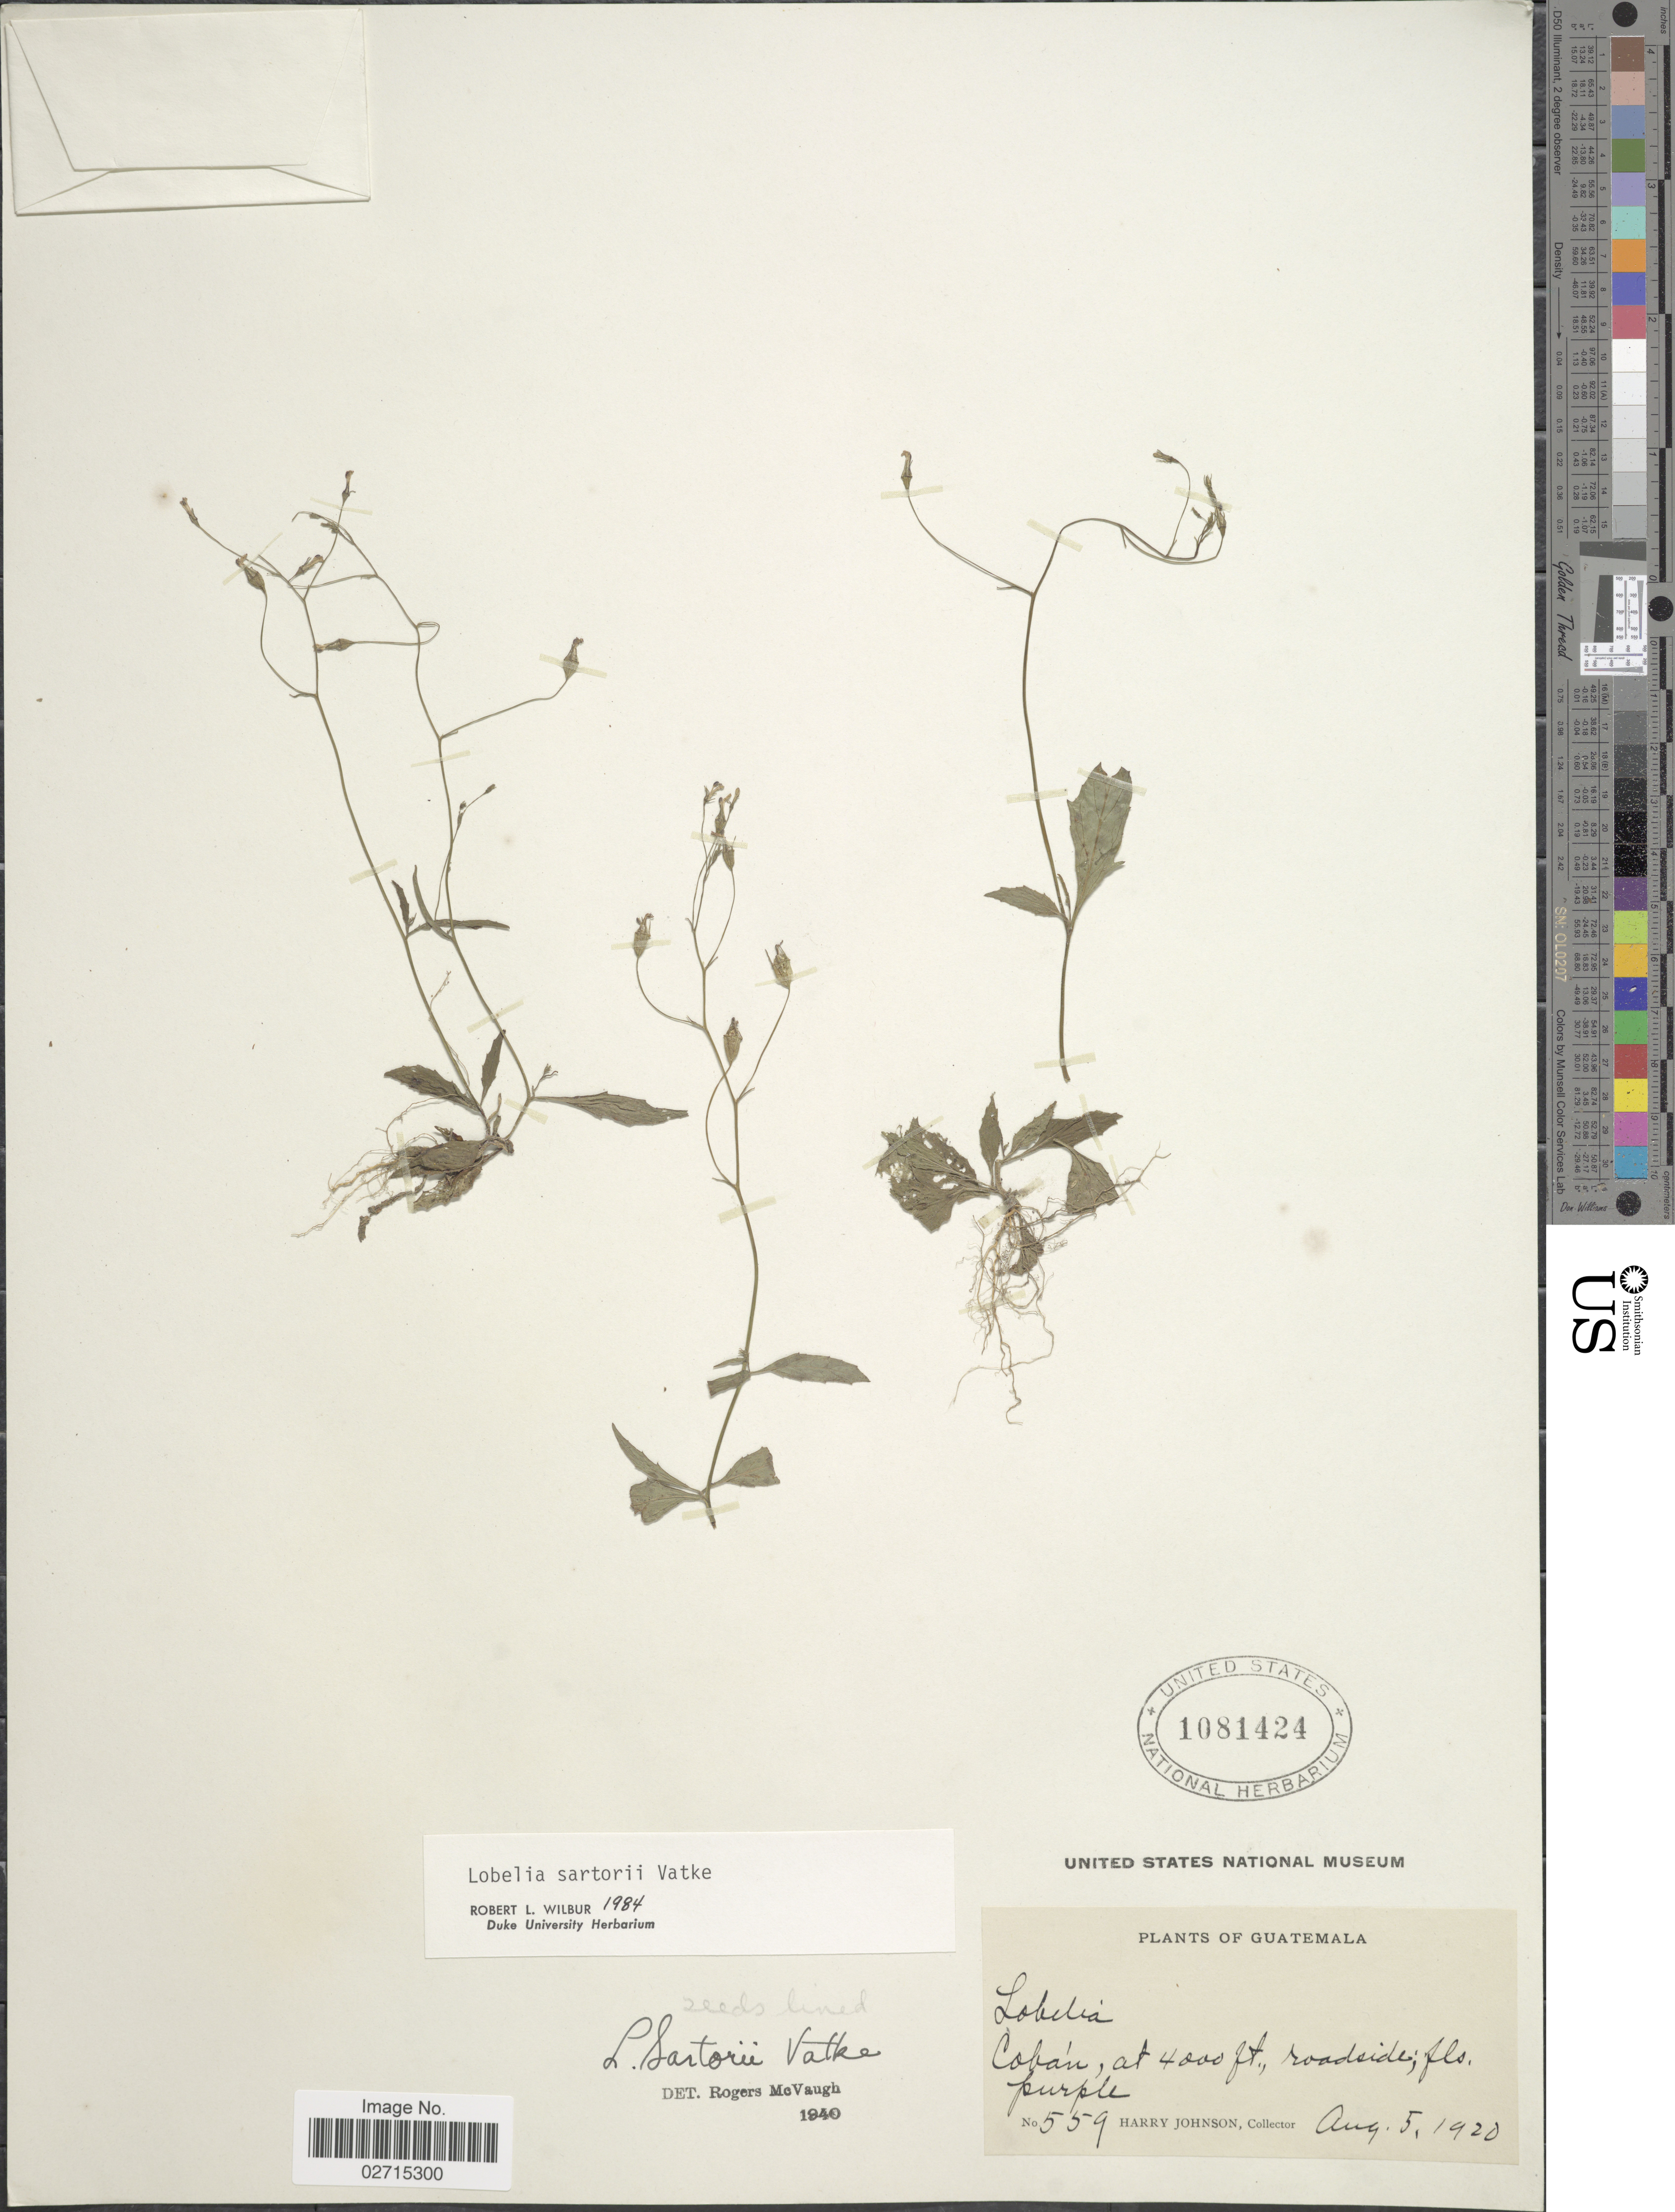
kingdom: Plantae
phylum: Tracheophyta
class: Magnoliopsida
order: Asterales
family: Campanulaceae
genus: Lobelia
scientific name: Lobelia sartorii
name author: Vatke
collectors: H. Johnson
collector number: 559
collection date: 1920-08-05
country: Guatemala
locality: Cobán, roadside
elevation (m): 1219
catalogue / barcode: US 1081424